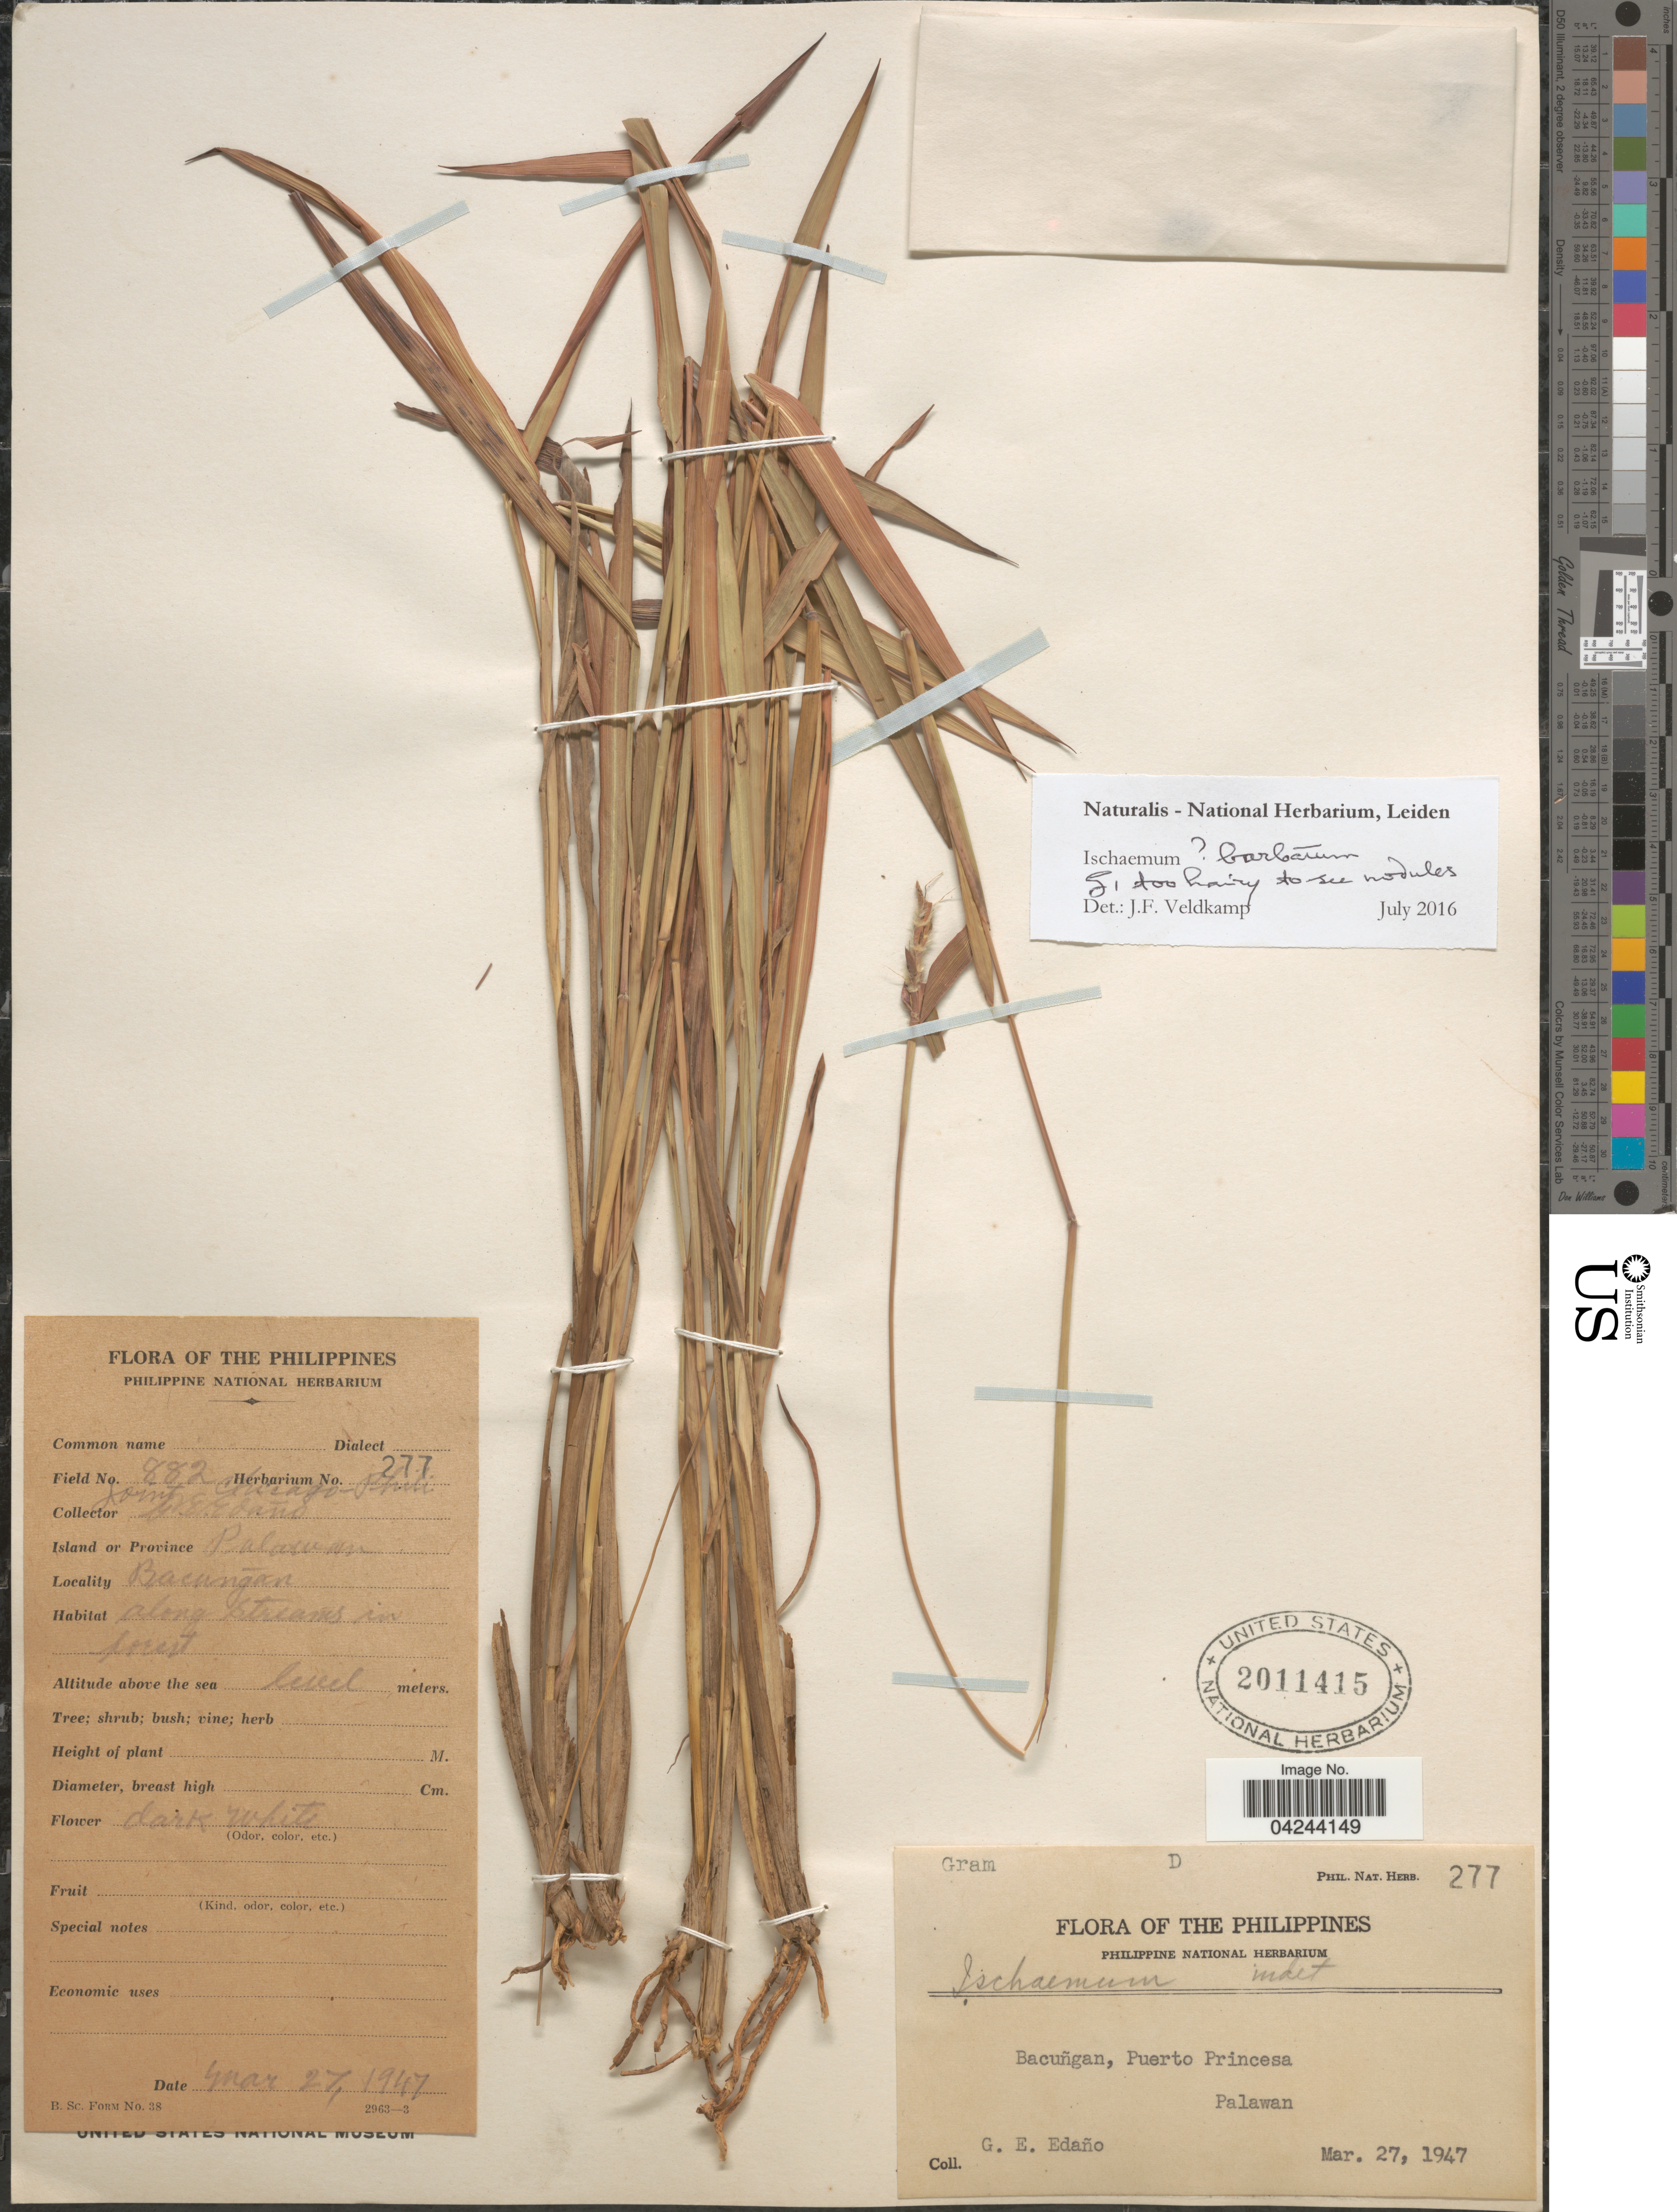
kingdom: Plantae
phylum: Tracheophyta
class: Liliopsida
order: Poales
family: Poaceae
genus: Ischaemum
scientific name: Ischaemum barbatum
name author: Blume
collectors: G. E. Edaño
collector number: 882/Phil. Nat. Herb. 277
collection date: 1947-03-27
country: Philippines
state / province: Mimaropa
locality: Island of Province Palawan. Bacuñgan, Puerto Princesa. Palawan.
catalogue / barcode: US 2011415